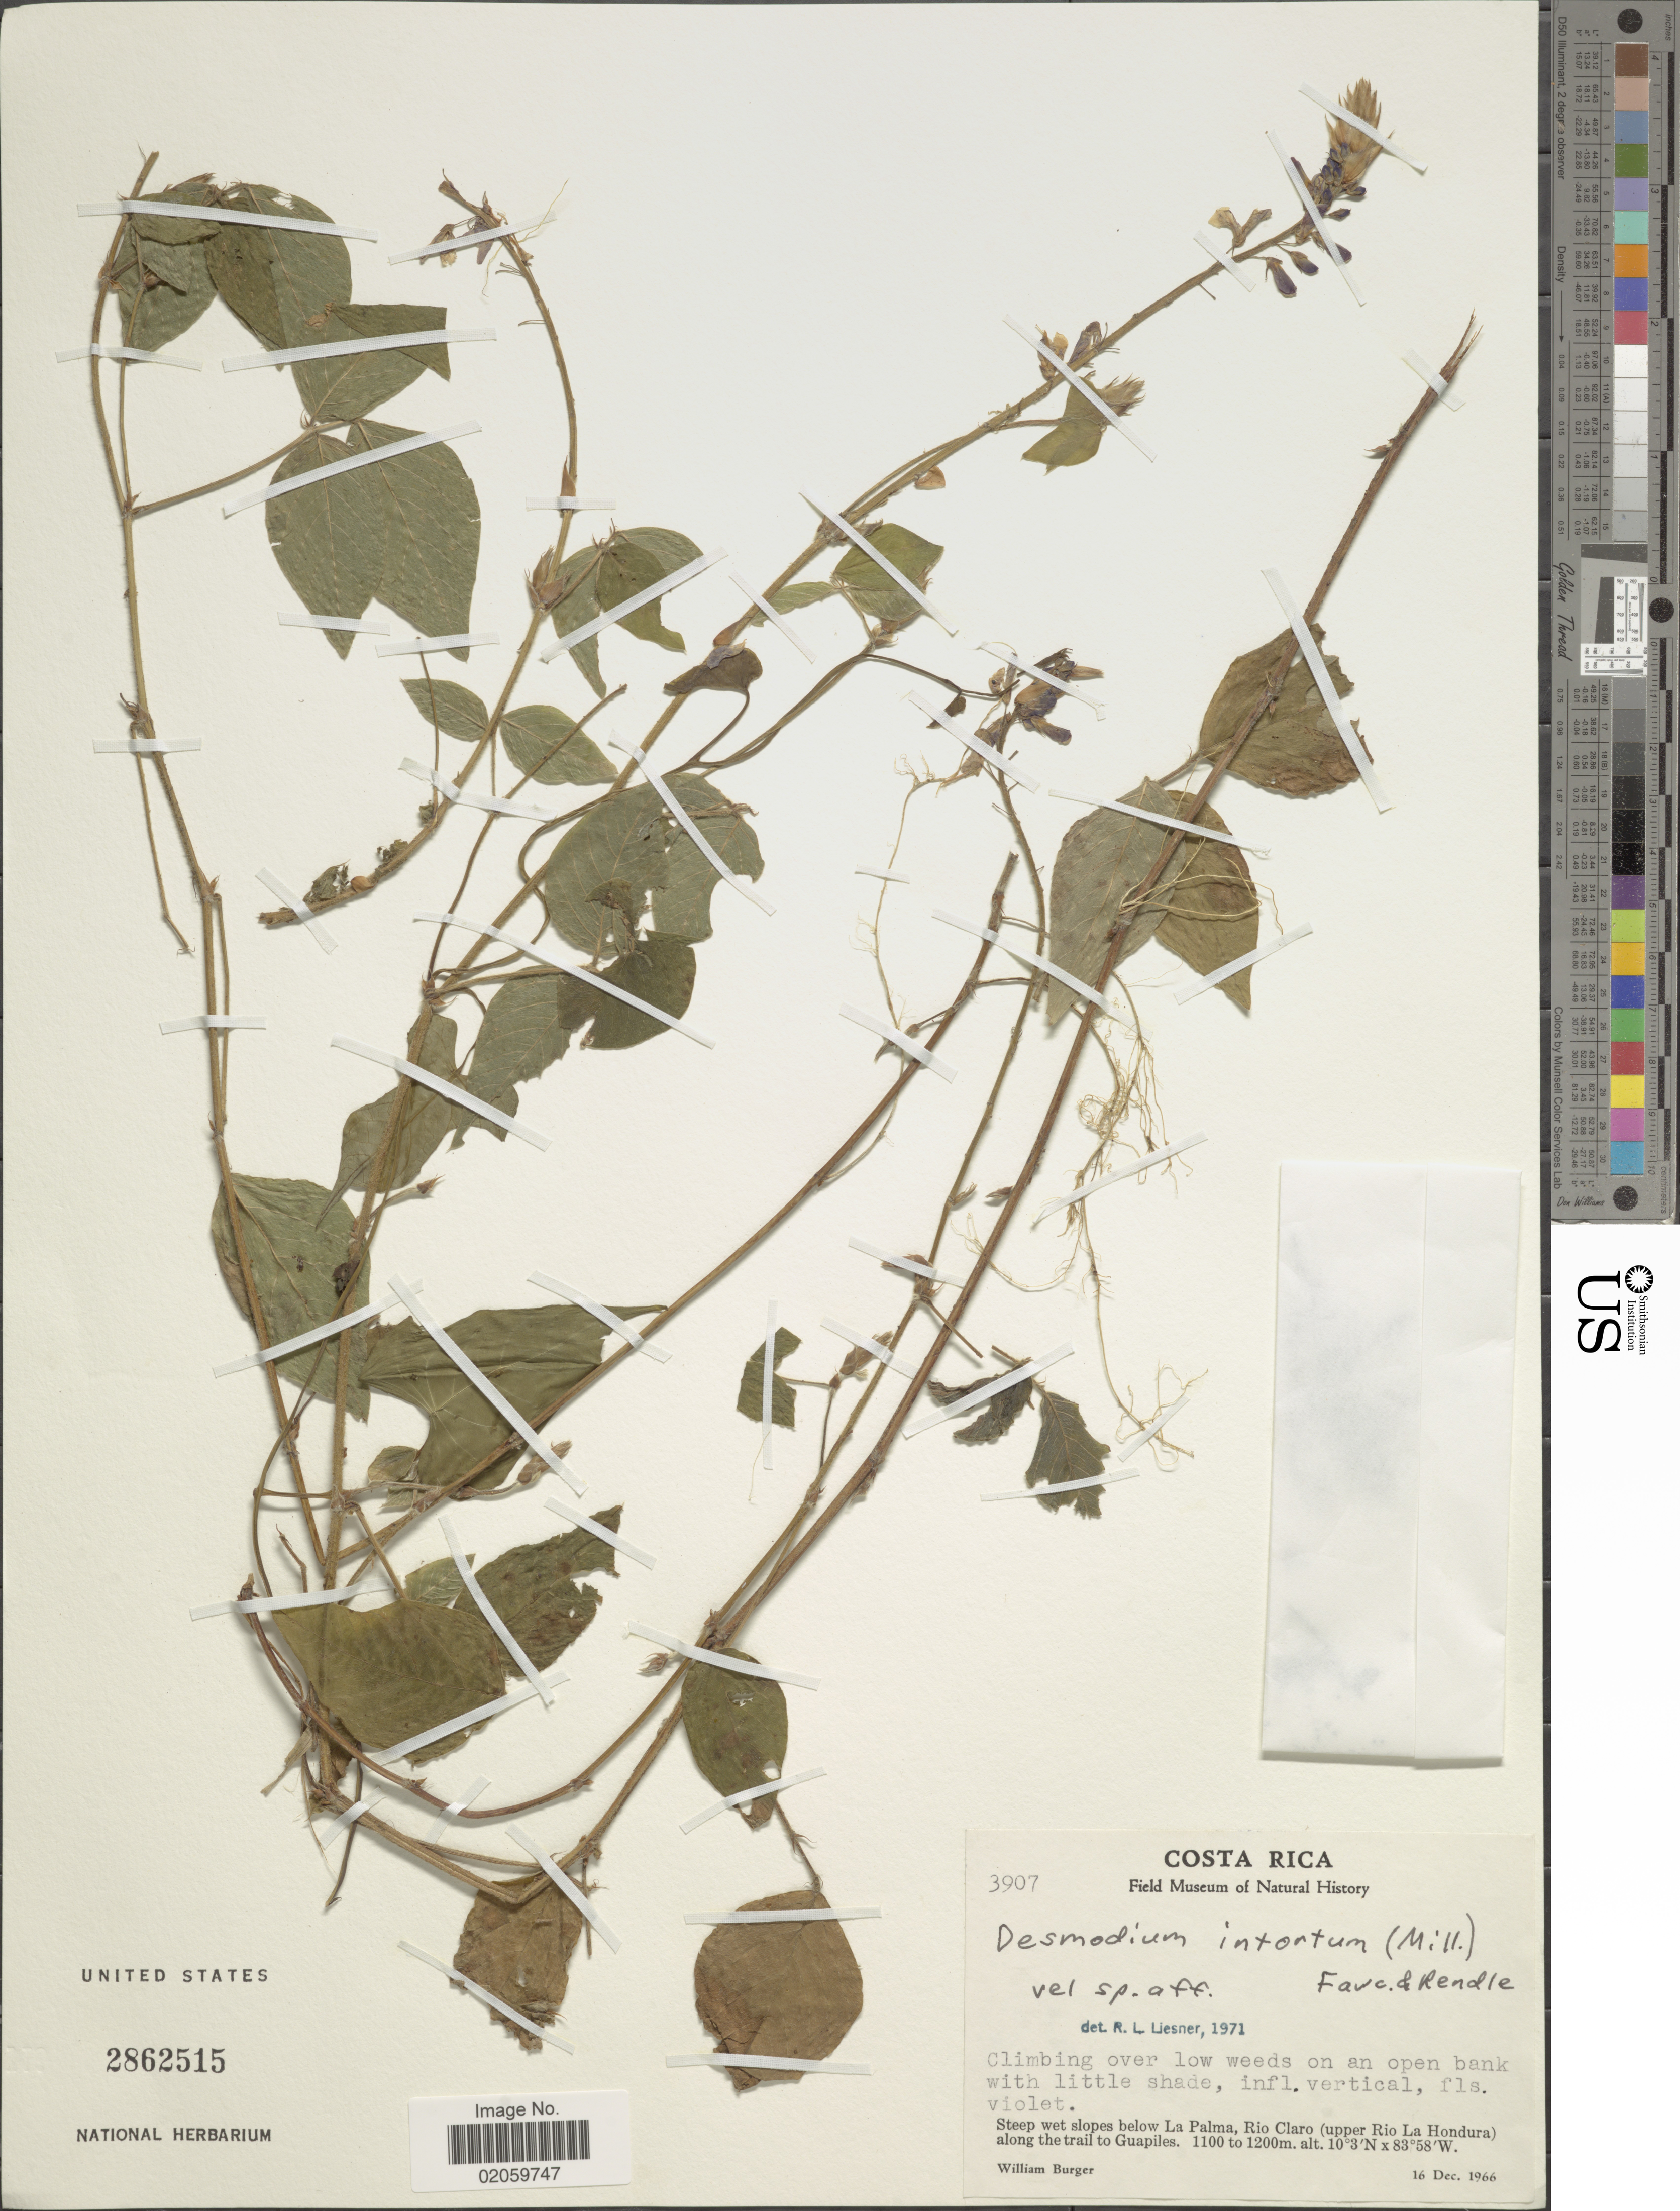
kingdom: Plantae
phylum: Tracheophyta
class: Magnoliopsida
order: Fabales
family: Fabaceae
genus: Desmodium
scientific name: Desmodium intortum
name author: (Mill.) Urb.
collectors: W. Burger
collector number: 3907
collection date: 1966-12-16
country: Costa Rica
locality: Steep wet slopes below La Palma, Rio Calro (upper Rio La Hondura) along the trail to Guapiles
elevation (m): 1100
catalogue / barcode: US 2862515